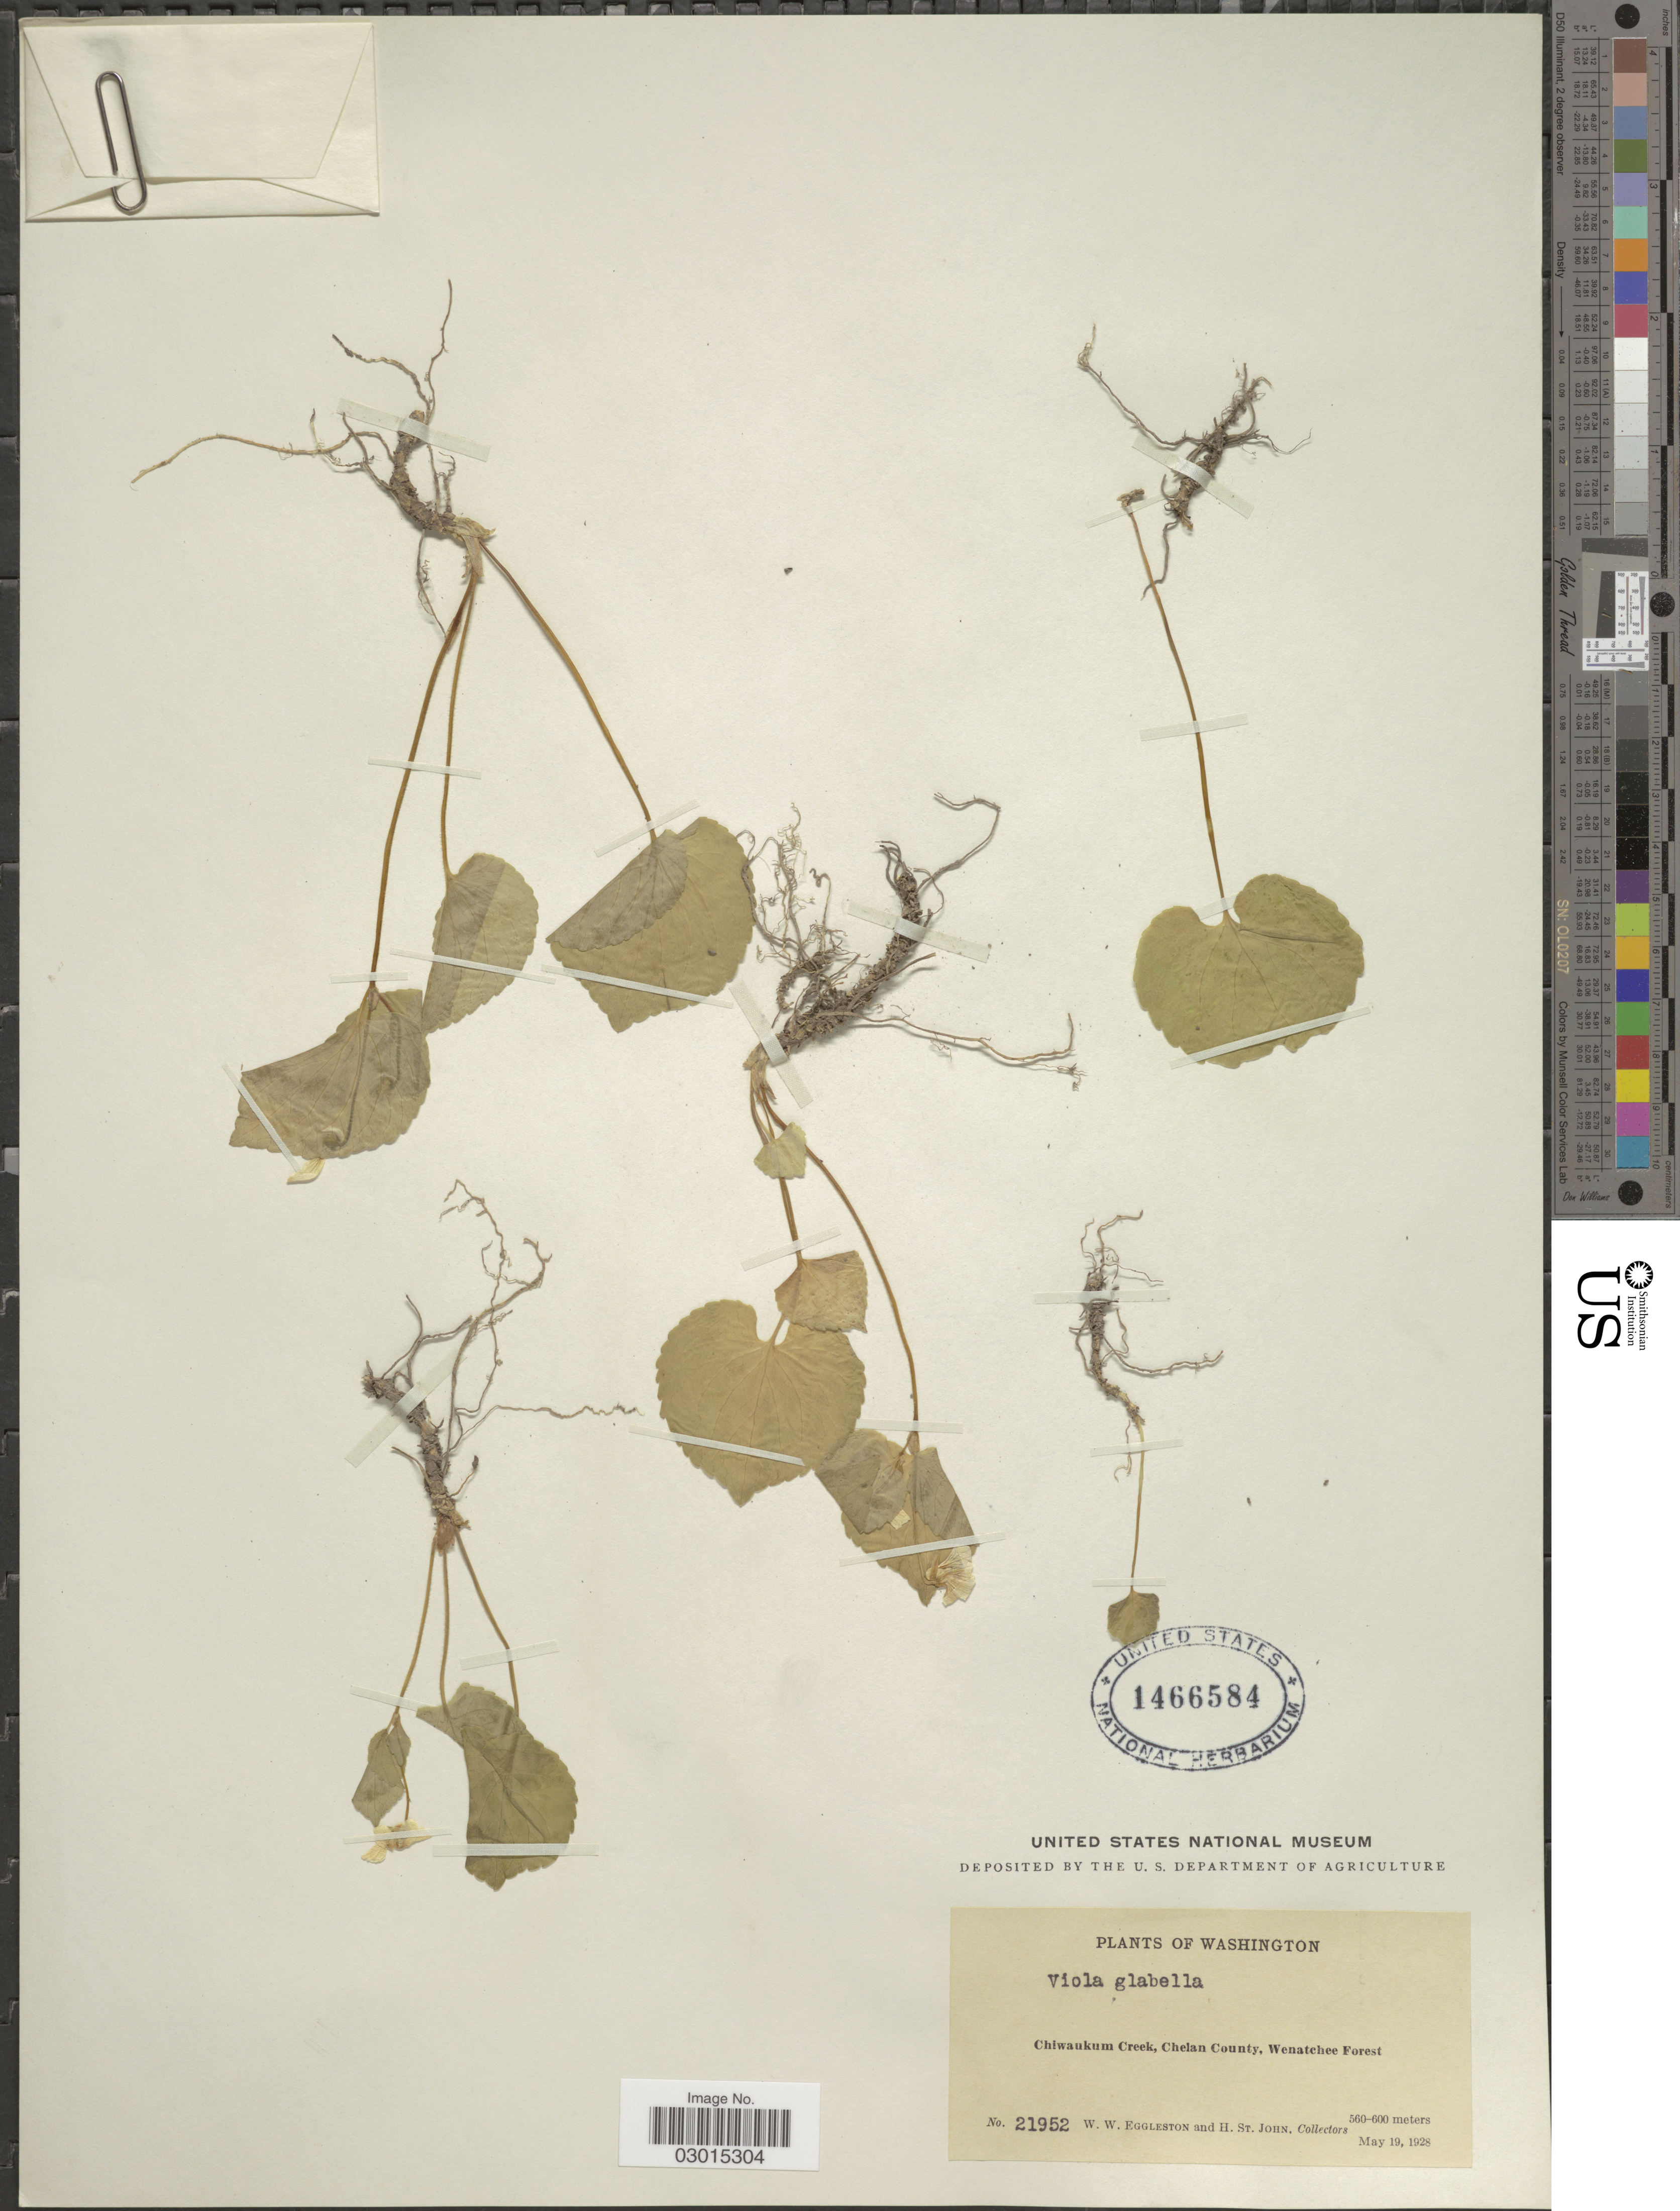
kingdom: Plantae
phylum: Tracheophyta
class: Magnoliopsida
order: Malpighiales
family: Violaceae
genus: Viola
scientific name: Viola glabella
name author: Nutt.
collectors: W. W. Eggleston & H. St. John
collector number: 21952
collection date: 1928-05-19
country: United States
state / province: Washington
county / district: Chelan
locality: Chiwaukum Creek, Chelan County, Wenatchee Forest.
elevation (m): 560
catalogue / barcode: US 1466584